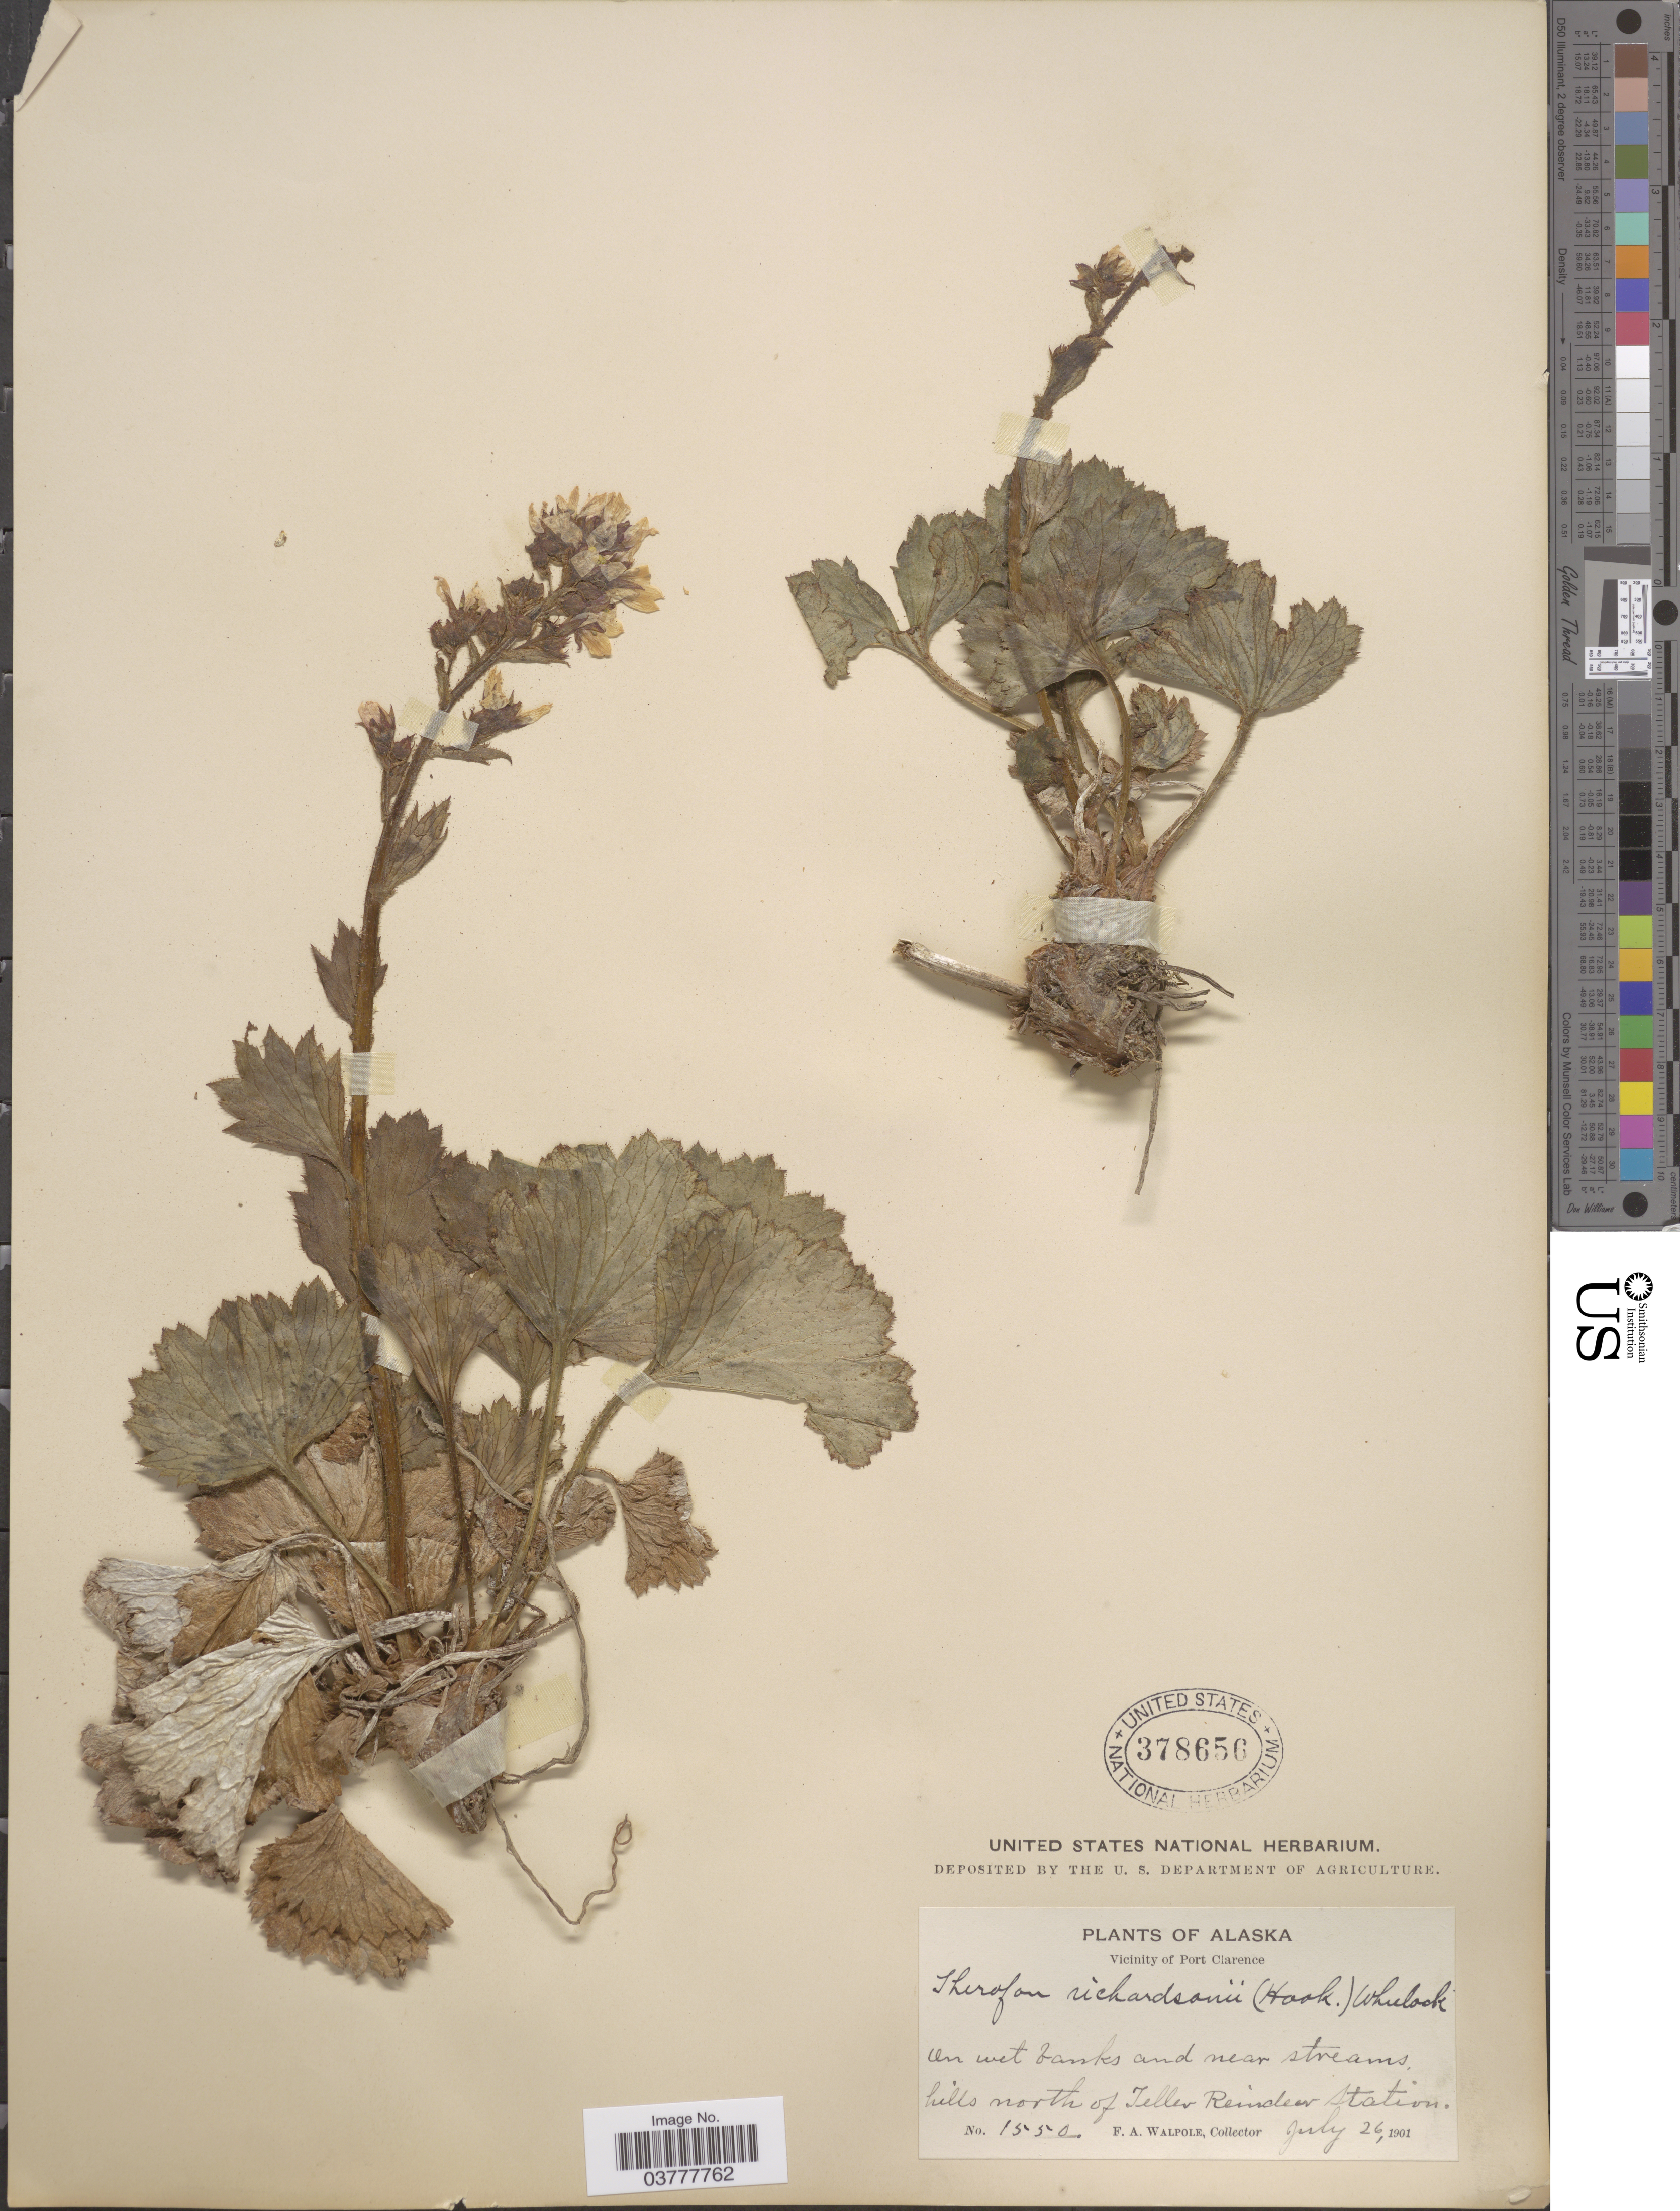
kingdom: Plantae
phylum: Tracheophyta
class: Magnoliopsida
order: Saxifragales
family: Saxifragaceae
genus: Boykinia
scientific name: Boykinia richardsonii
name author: (Hook.) A. Gray ex B.D. Jacks.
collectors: F. Walpole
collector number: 1550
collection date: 1901-07-26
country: United States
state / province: Alaska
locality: Vicinity of Port Clarence. On wet banks and near streams, hills north of Teller Reindeer station.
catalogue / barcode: US 378656